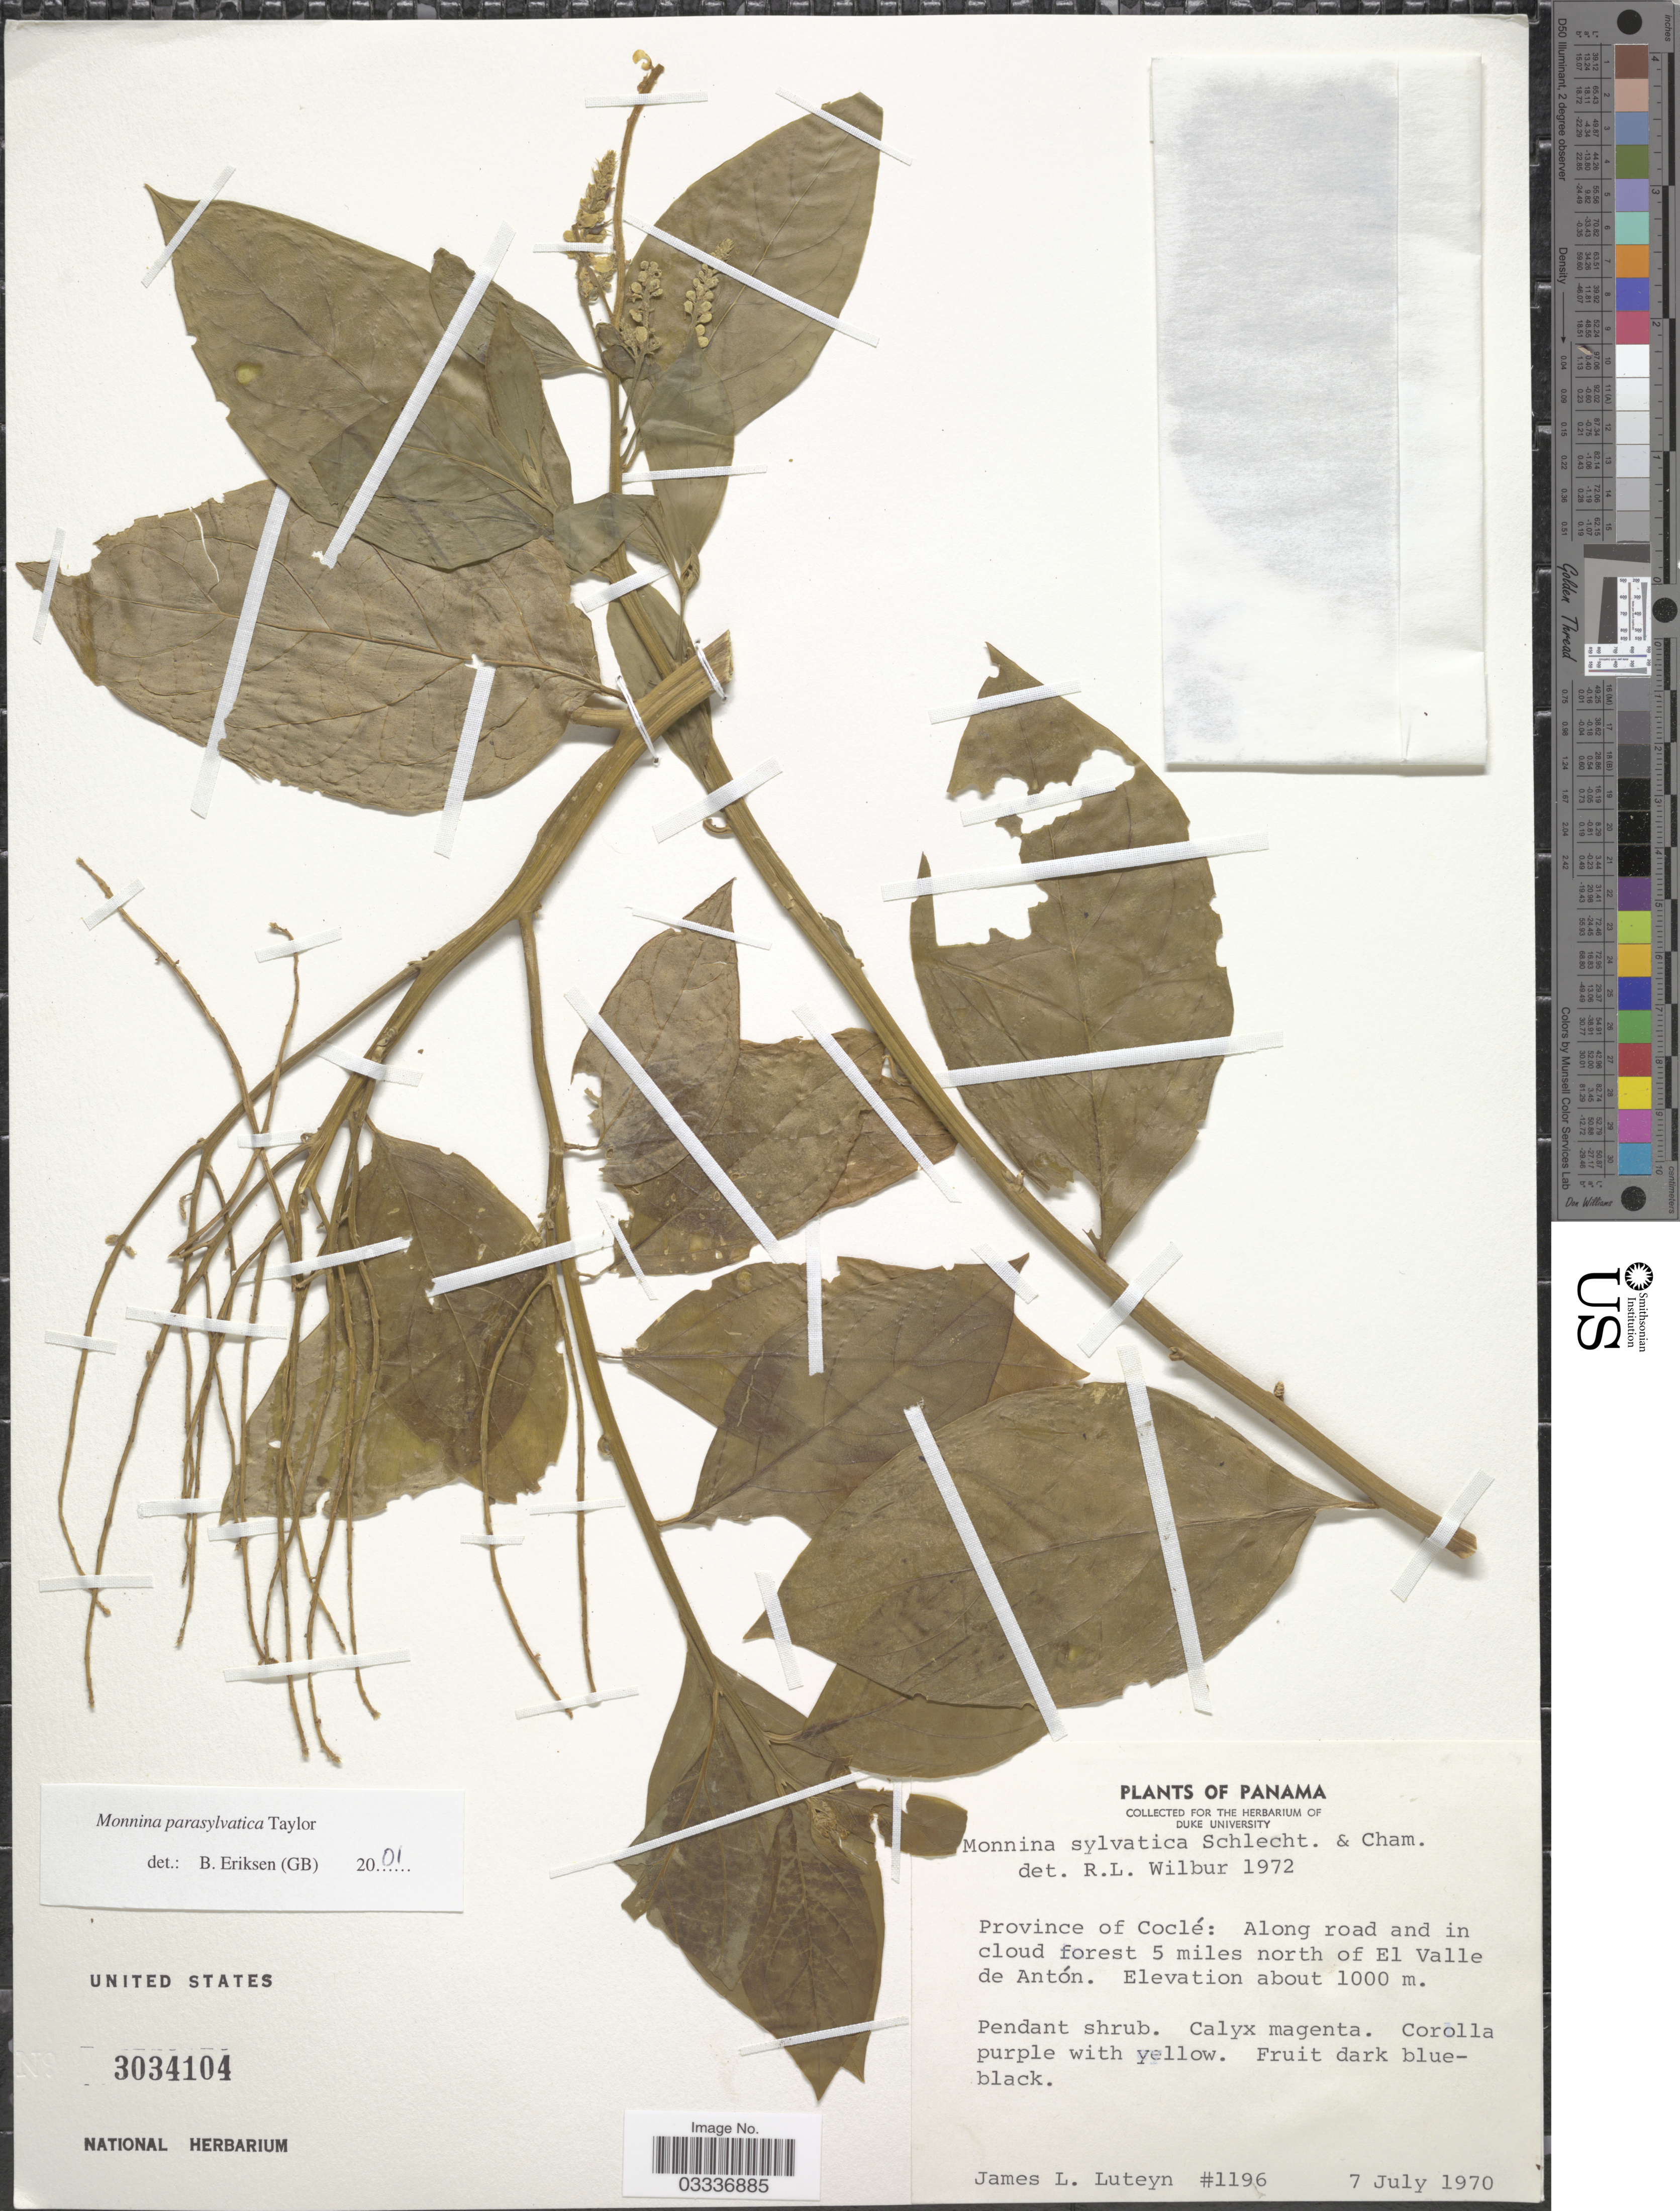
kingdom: Plantae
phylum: Tracheophyta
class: Magnoliopsida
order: Fabales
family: Polygalaceae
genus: Monnina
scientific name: Monnina parasylvatica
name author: C.M. Taylor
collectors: J. L. Luteyn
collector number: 1196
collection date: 1970-07-07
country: Panama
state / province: Coclé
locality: Along road and in cloud forest 5 miles north of El Valle de Antón.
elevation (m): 1000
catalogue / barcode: US 3034104